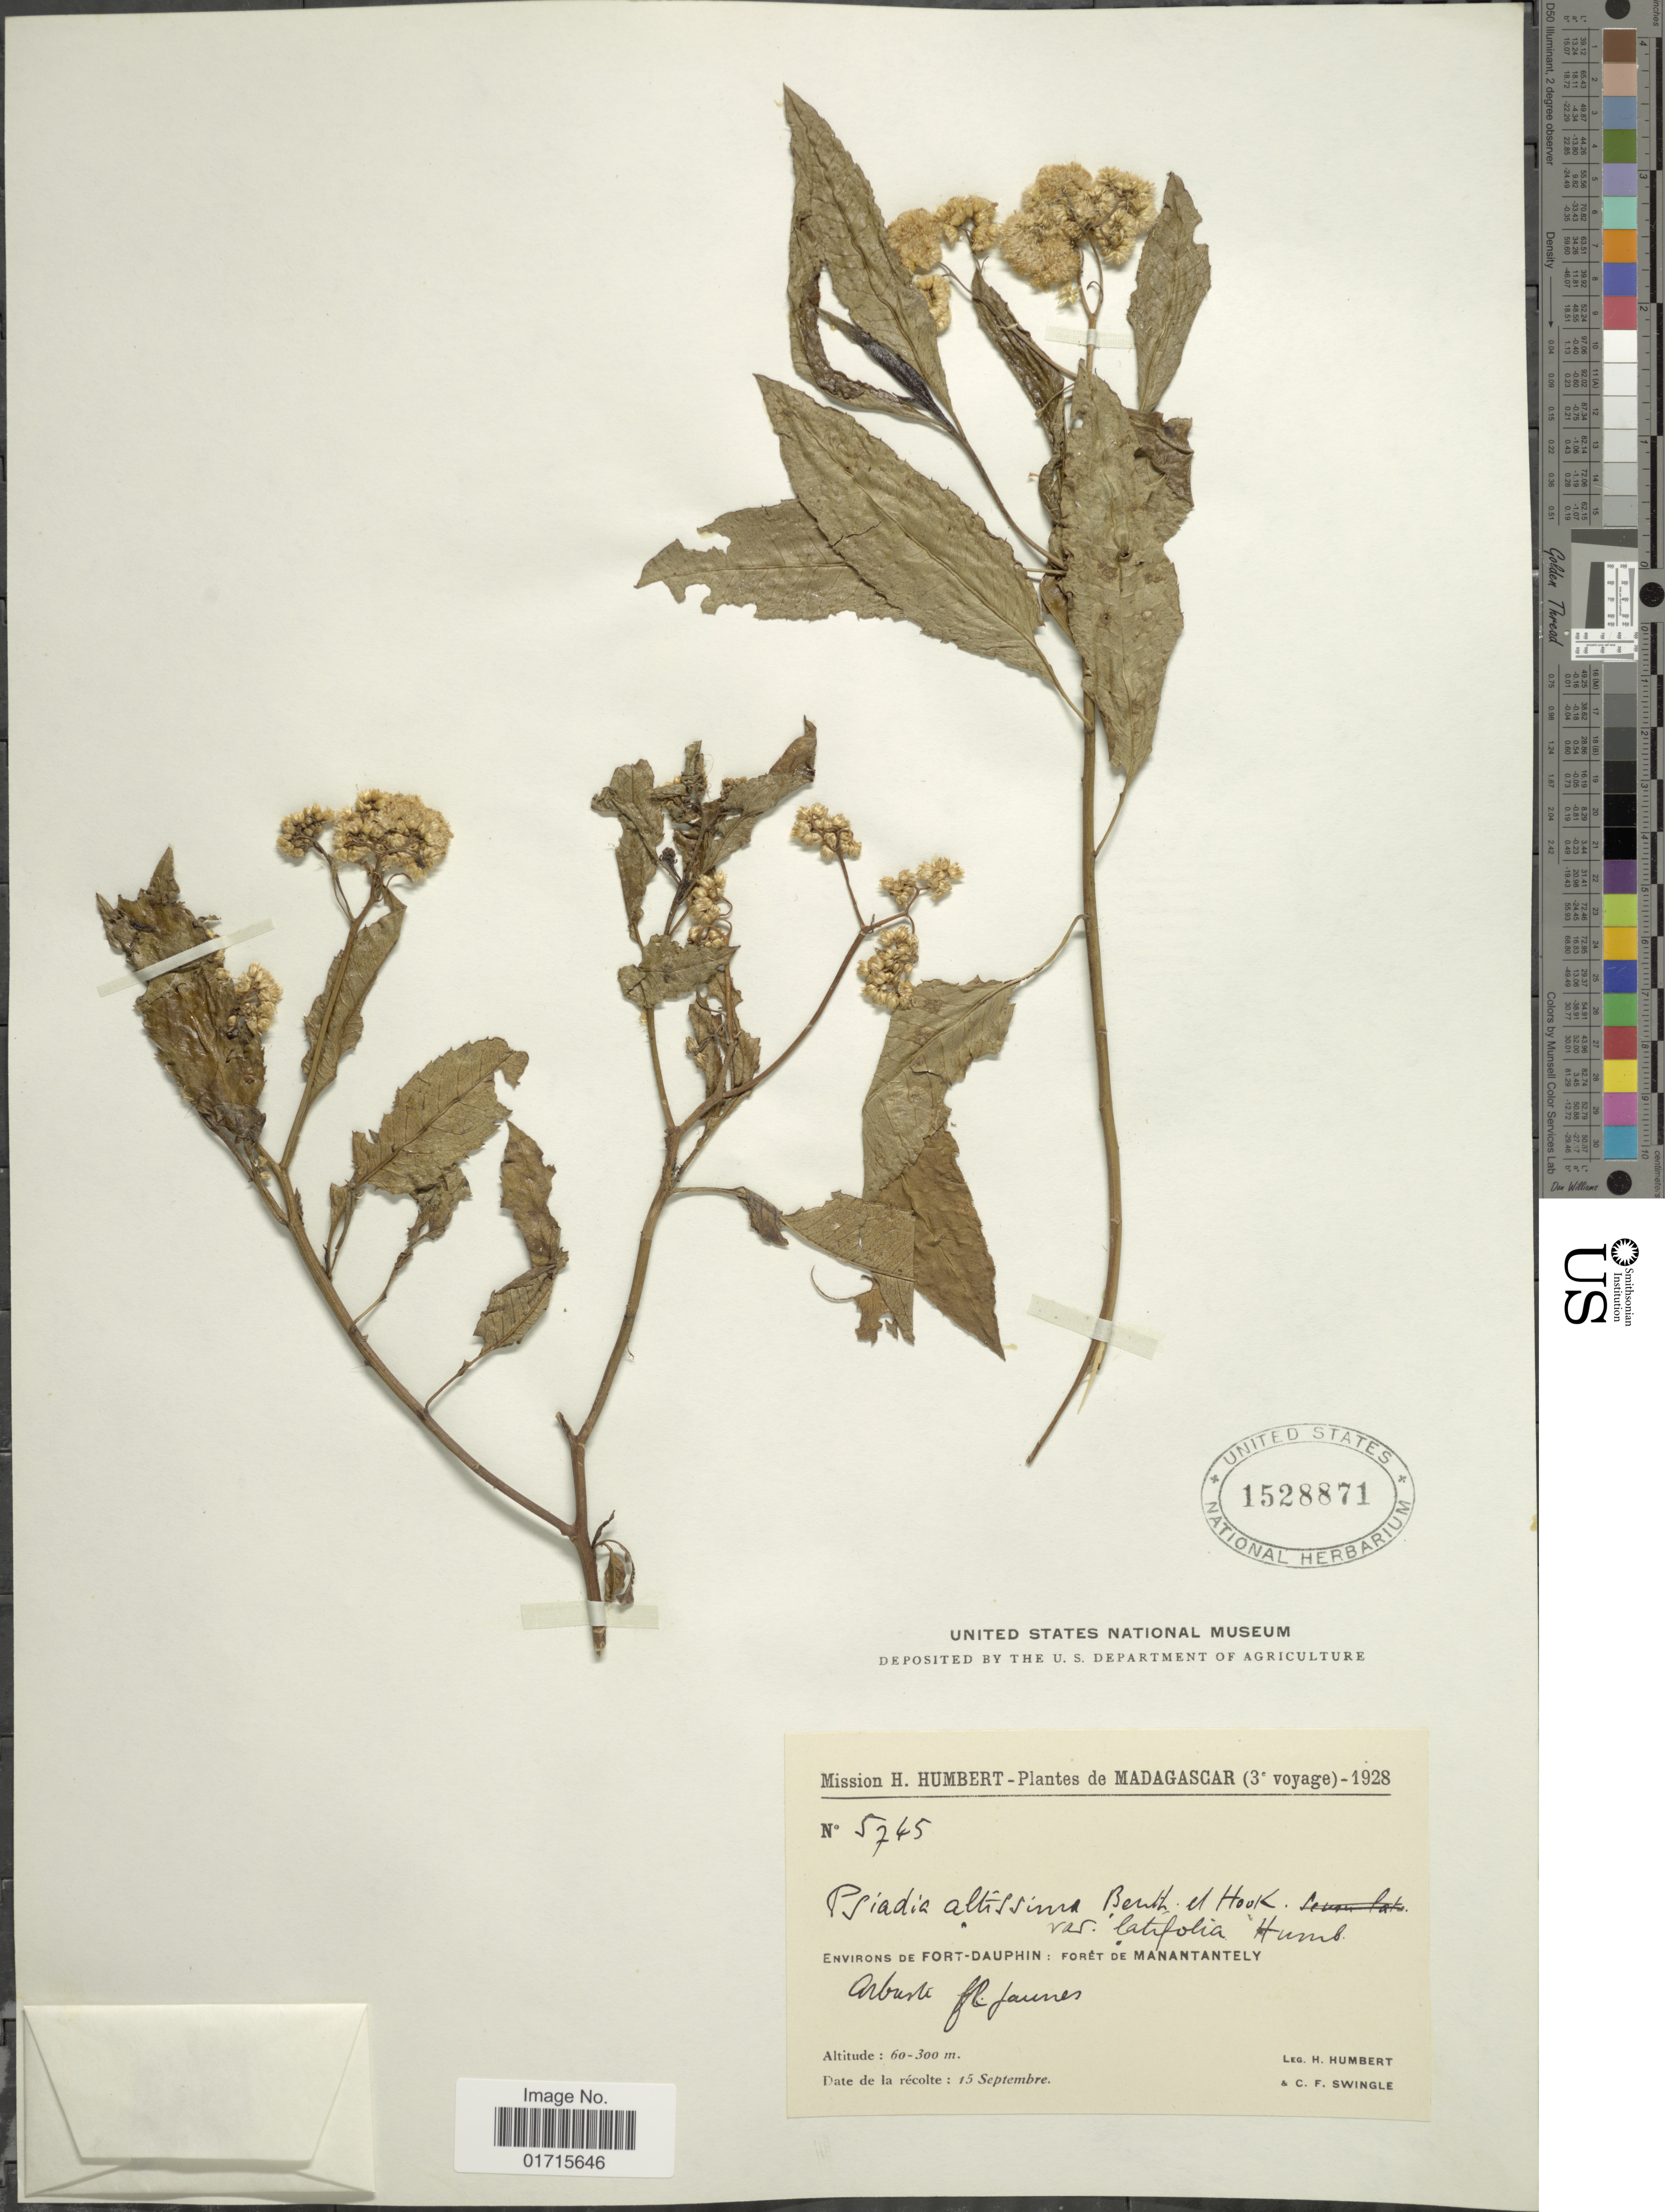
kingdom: Plantae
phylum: Tracheophyta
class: Magnoliopsida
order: Asterales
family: Asteraceae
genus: Psiadia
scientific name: Psiadia altissima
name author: Benth.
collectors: H. Humbert & C. Swingle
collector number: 5745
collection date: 1928-09-15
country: Madagascar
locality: Environs de Fort-Dauphin: Foret de Manantantely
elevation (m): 60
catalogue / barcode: US 1528871